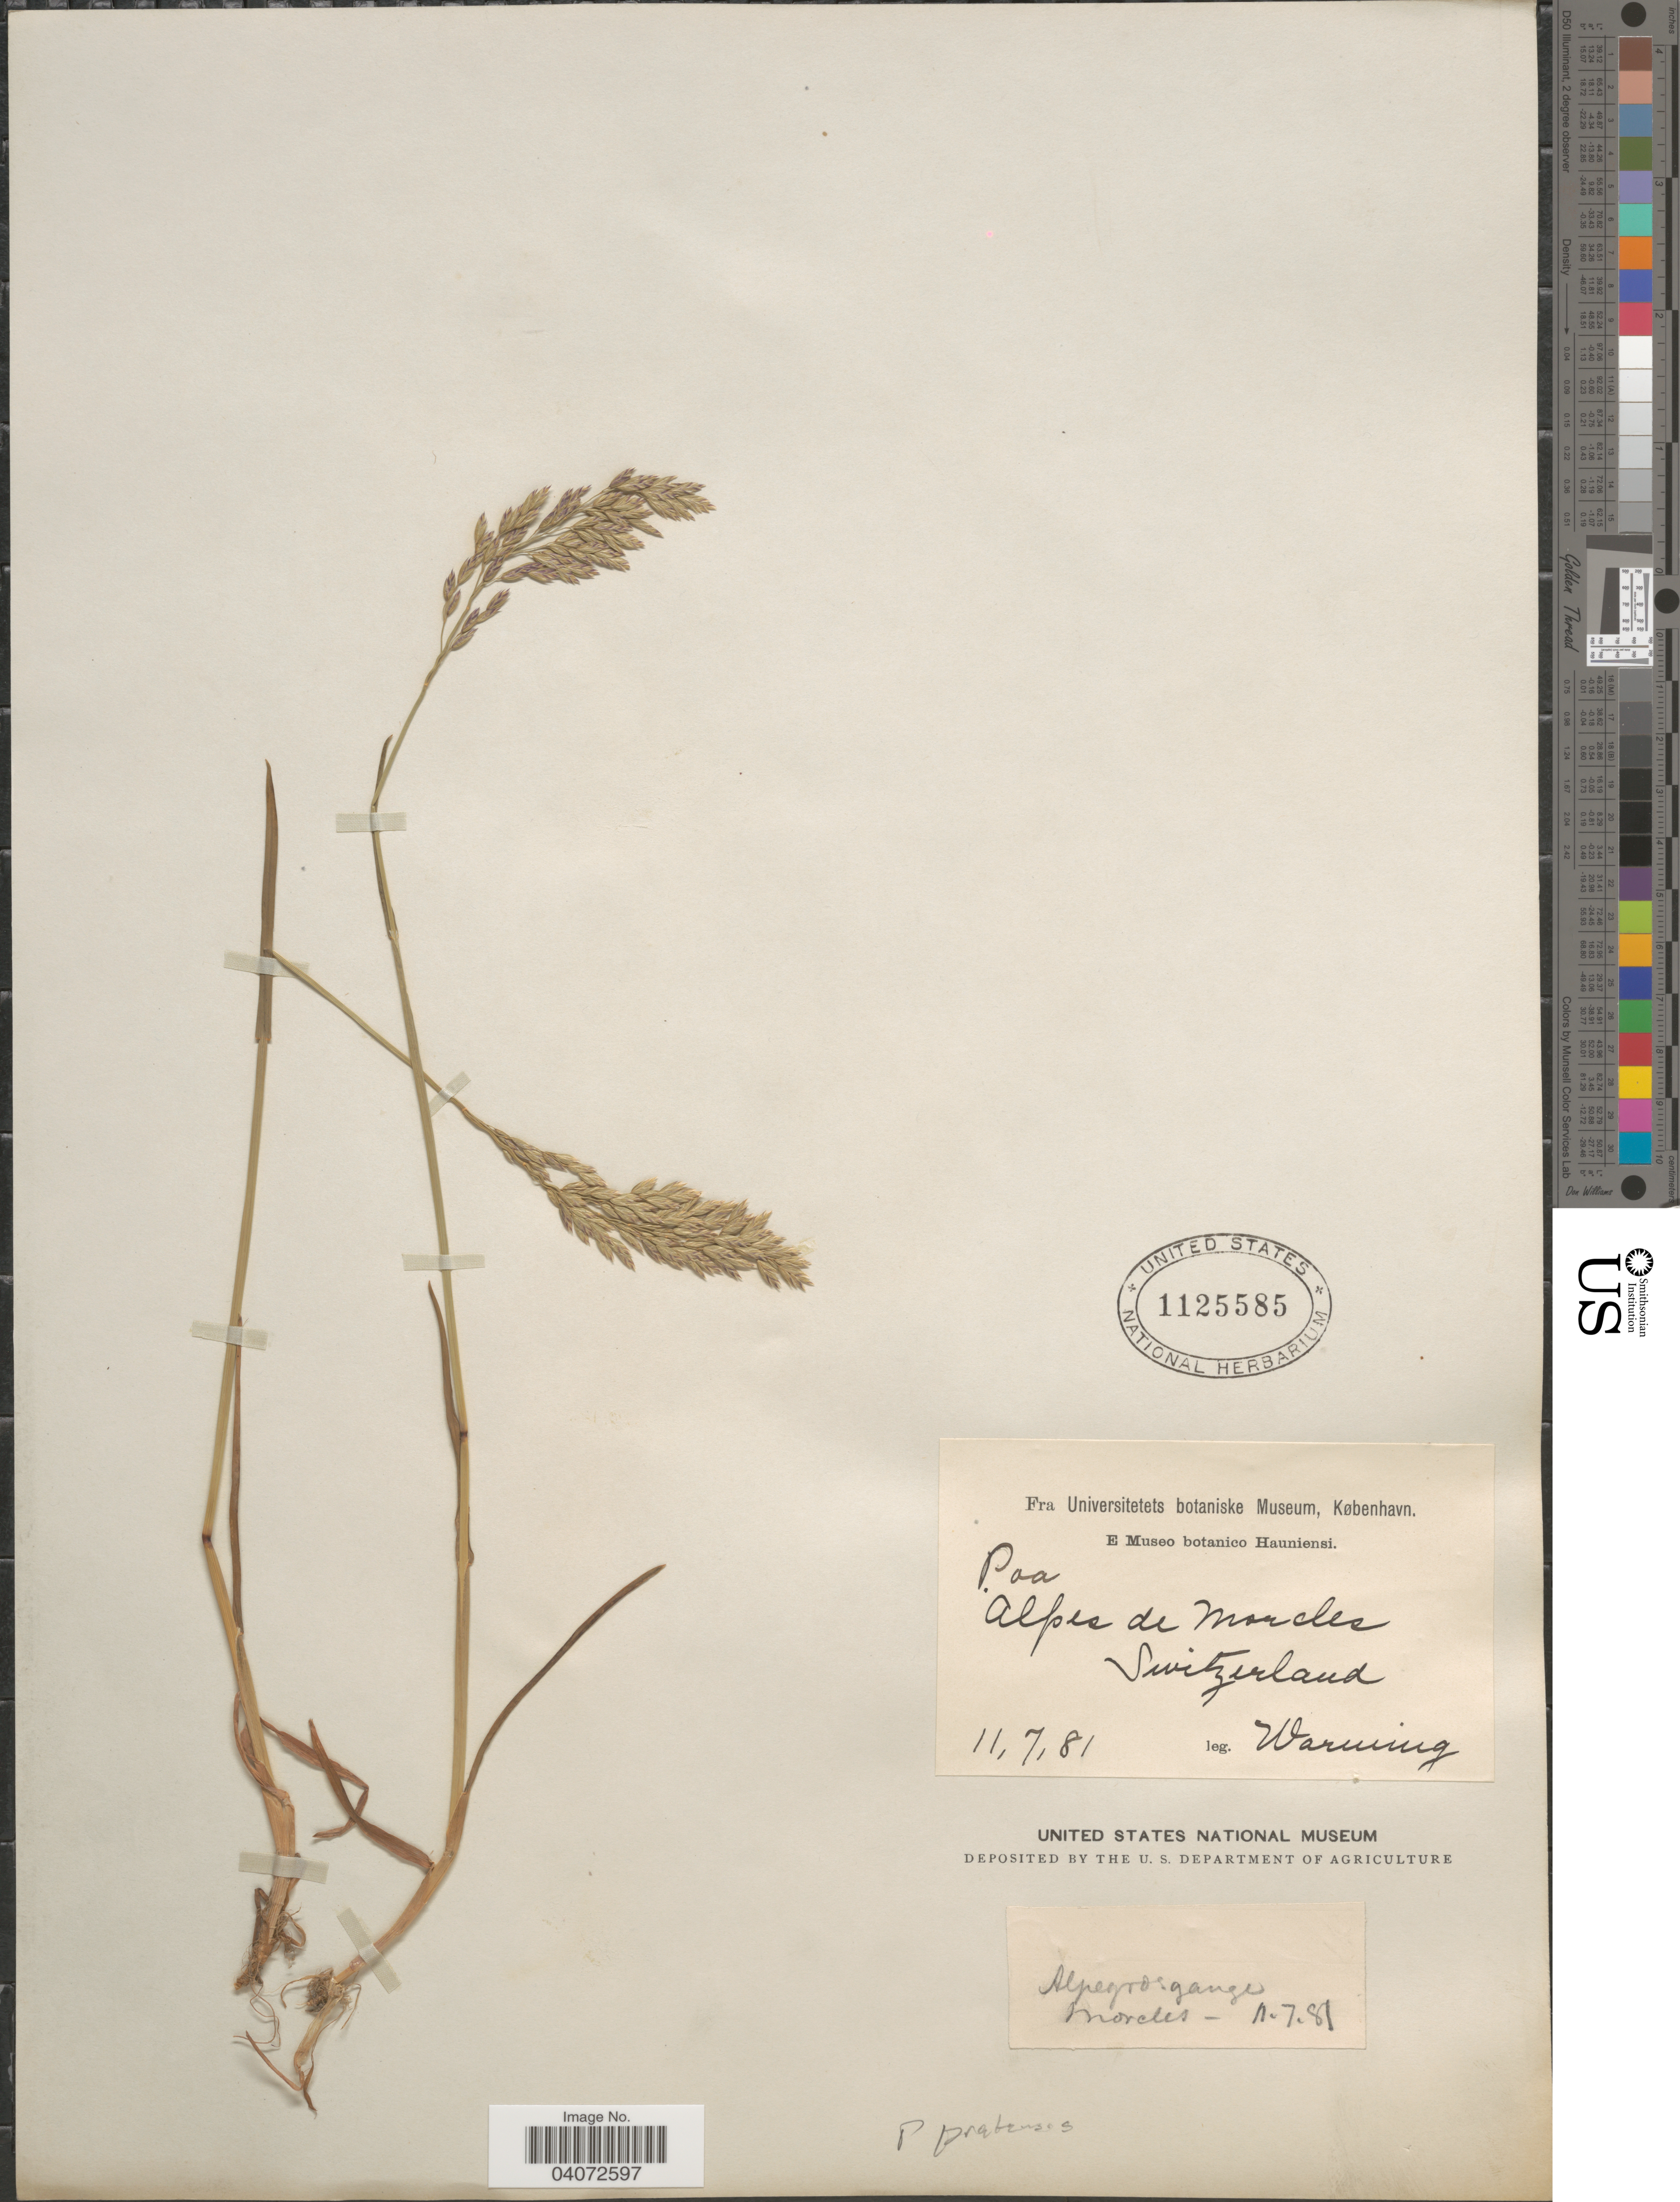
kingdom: Plantae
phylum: Tracheophyta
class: Liliopsida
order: Poales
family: Poaceae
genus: Poa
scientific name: Poa pratensis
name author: L.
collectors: Warming, --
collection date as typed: Transcribed d/m/y: 11/7/81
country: Switzerland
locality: Alpes de Morcles.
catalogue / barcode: US 1125585